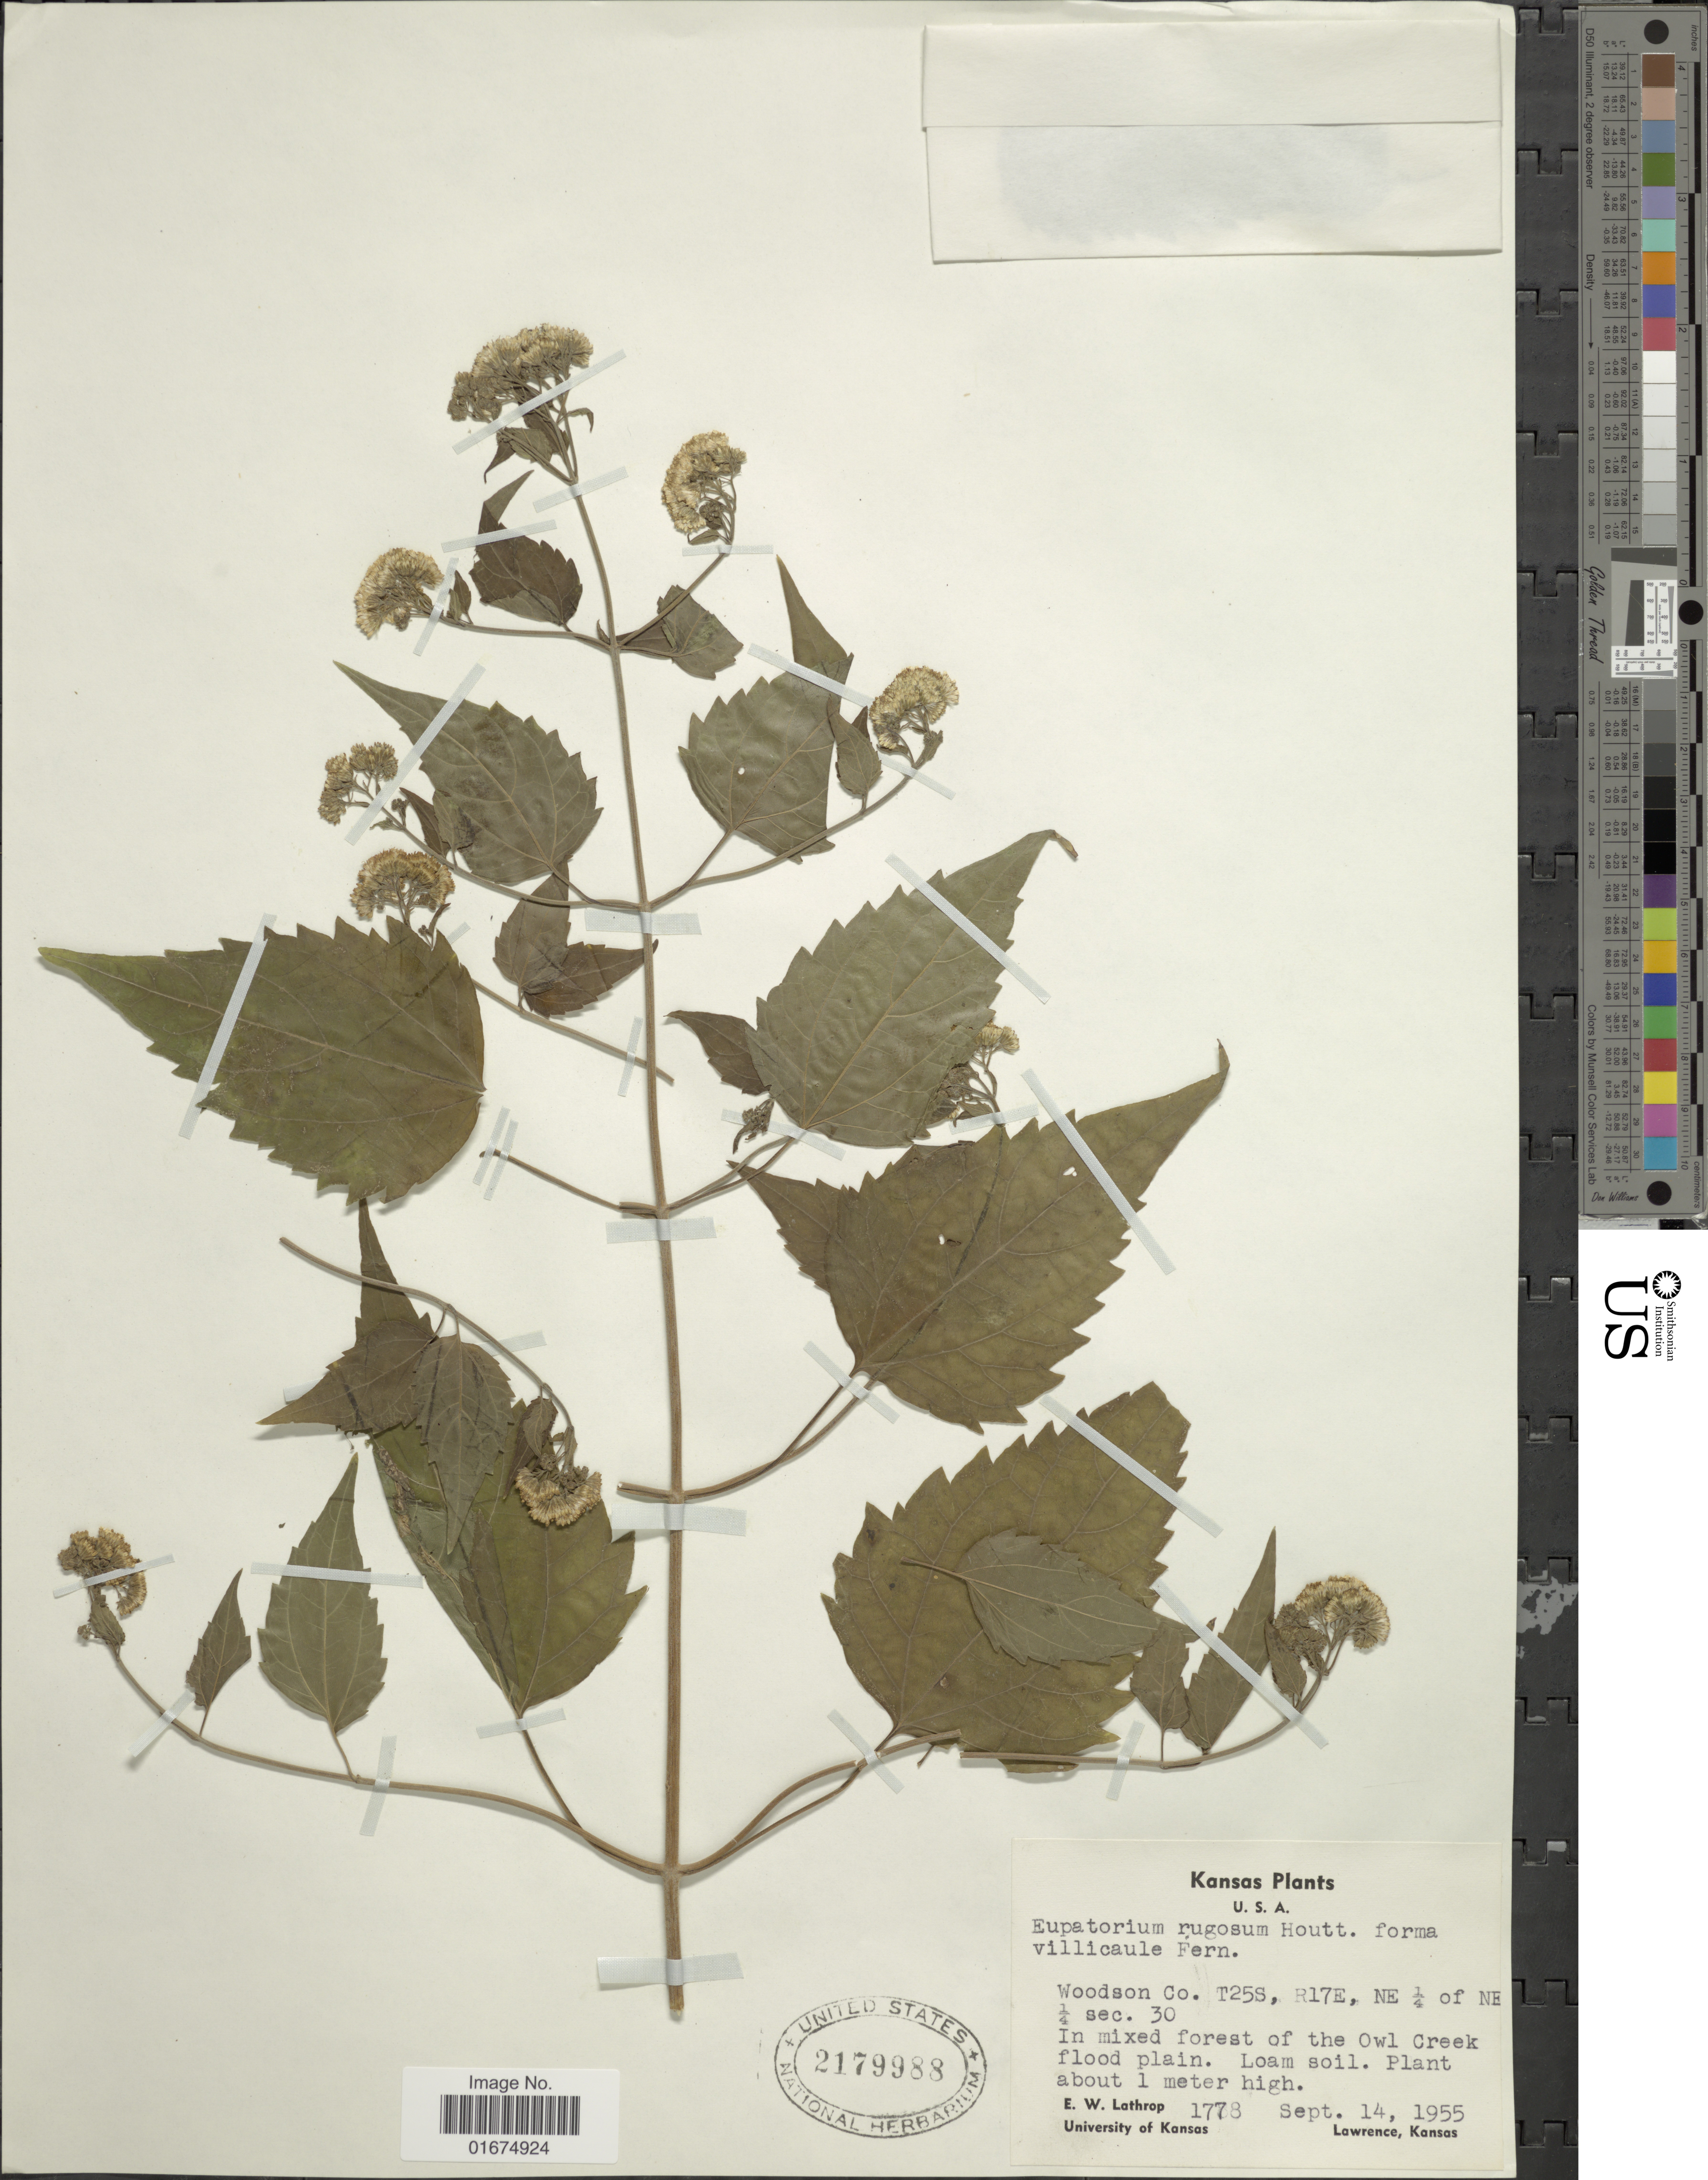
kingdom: Plantae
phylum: Tracheophyta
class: Magnoliopsida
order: Asterales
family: Asteraceae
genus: Ageratina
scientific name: Ageratina altissima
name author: (L.) R.M. King & H. Rob.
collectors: E. W. Lathrop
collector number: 1778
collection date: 1955-09-14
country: United States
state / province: Kansas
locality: Woodson Co. T25S, R17E, NE ¼ of NE, ¼ sec. 30. In mixed forest of the Owl Creek flood plain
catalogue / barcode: US 2179988